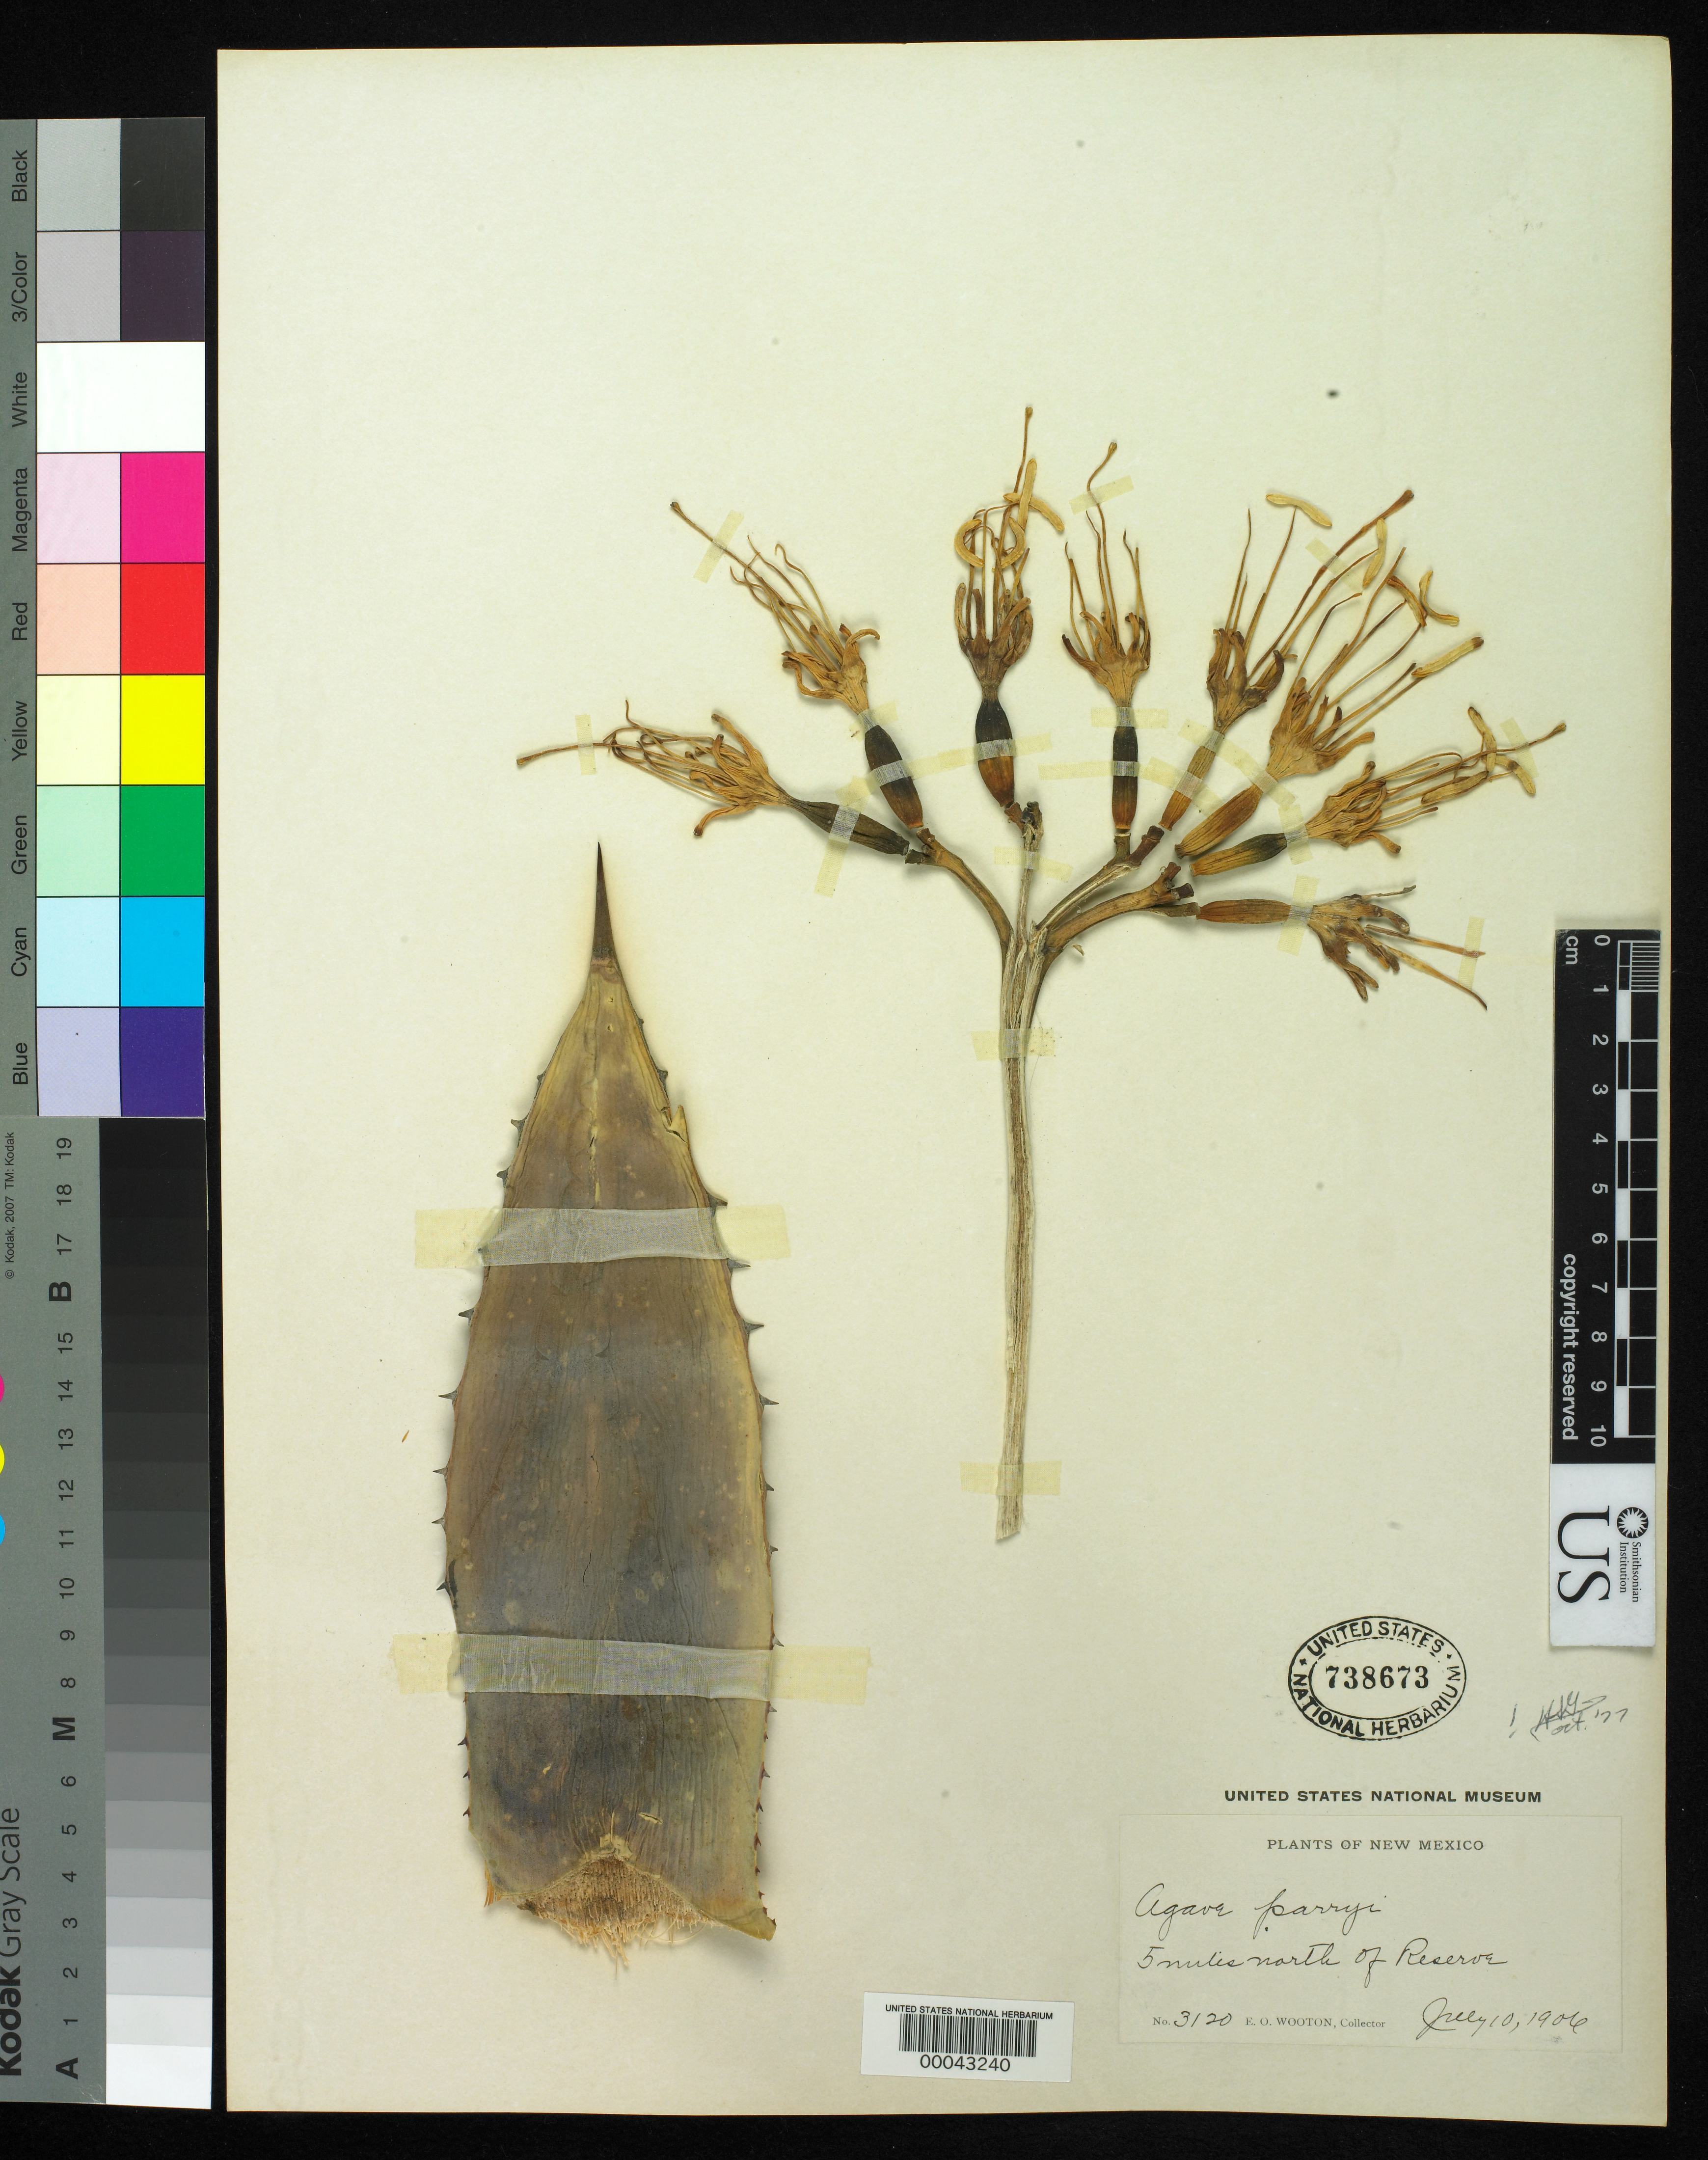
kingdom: Plantae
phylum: Tracheophyta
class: Liliopsida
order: Asparagales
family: Asparagaceae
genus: Agave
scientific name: Agave parryi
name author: Engelm.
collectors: E. O. Wooton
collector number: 3120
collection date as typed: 10 Jul 1906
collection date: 1906-07-10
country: United States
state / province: New Mexico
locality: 5 mi n of reserve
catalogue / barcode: US 738673